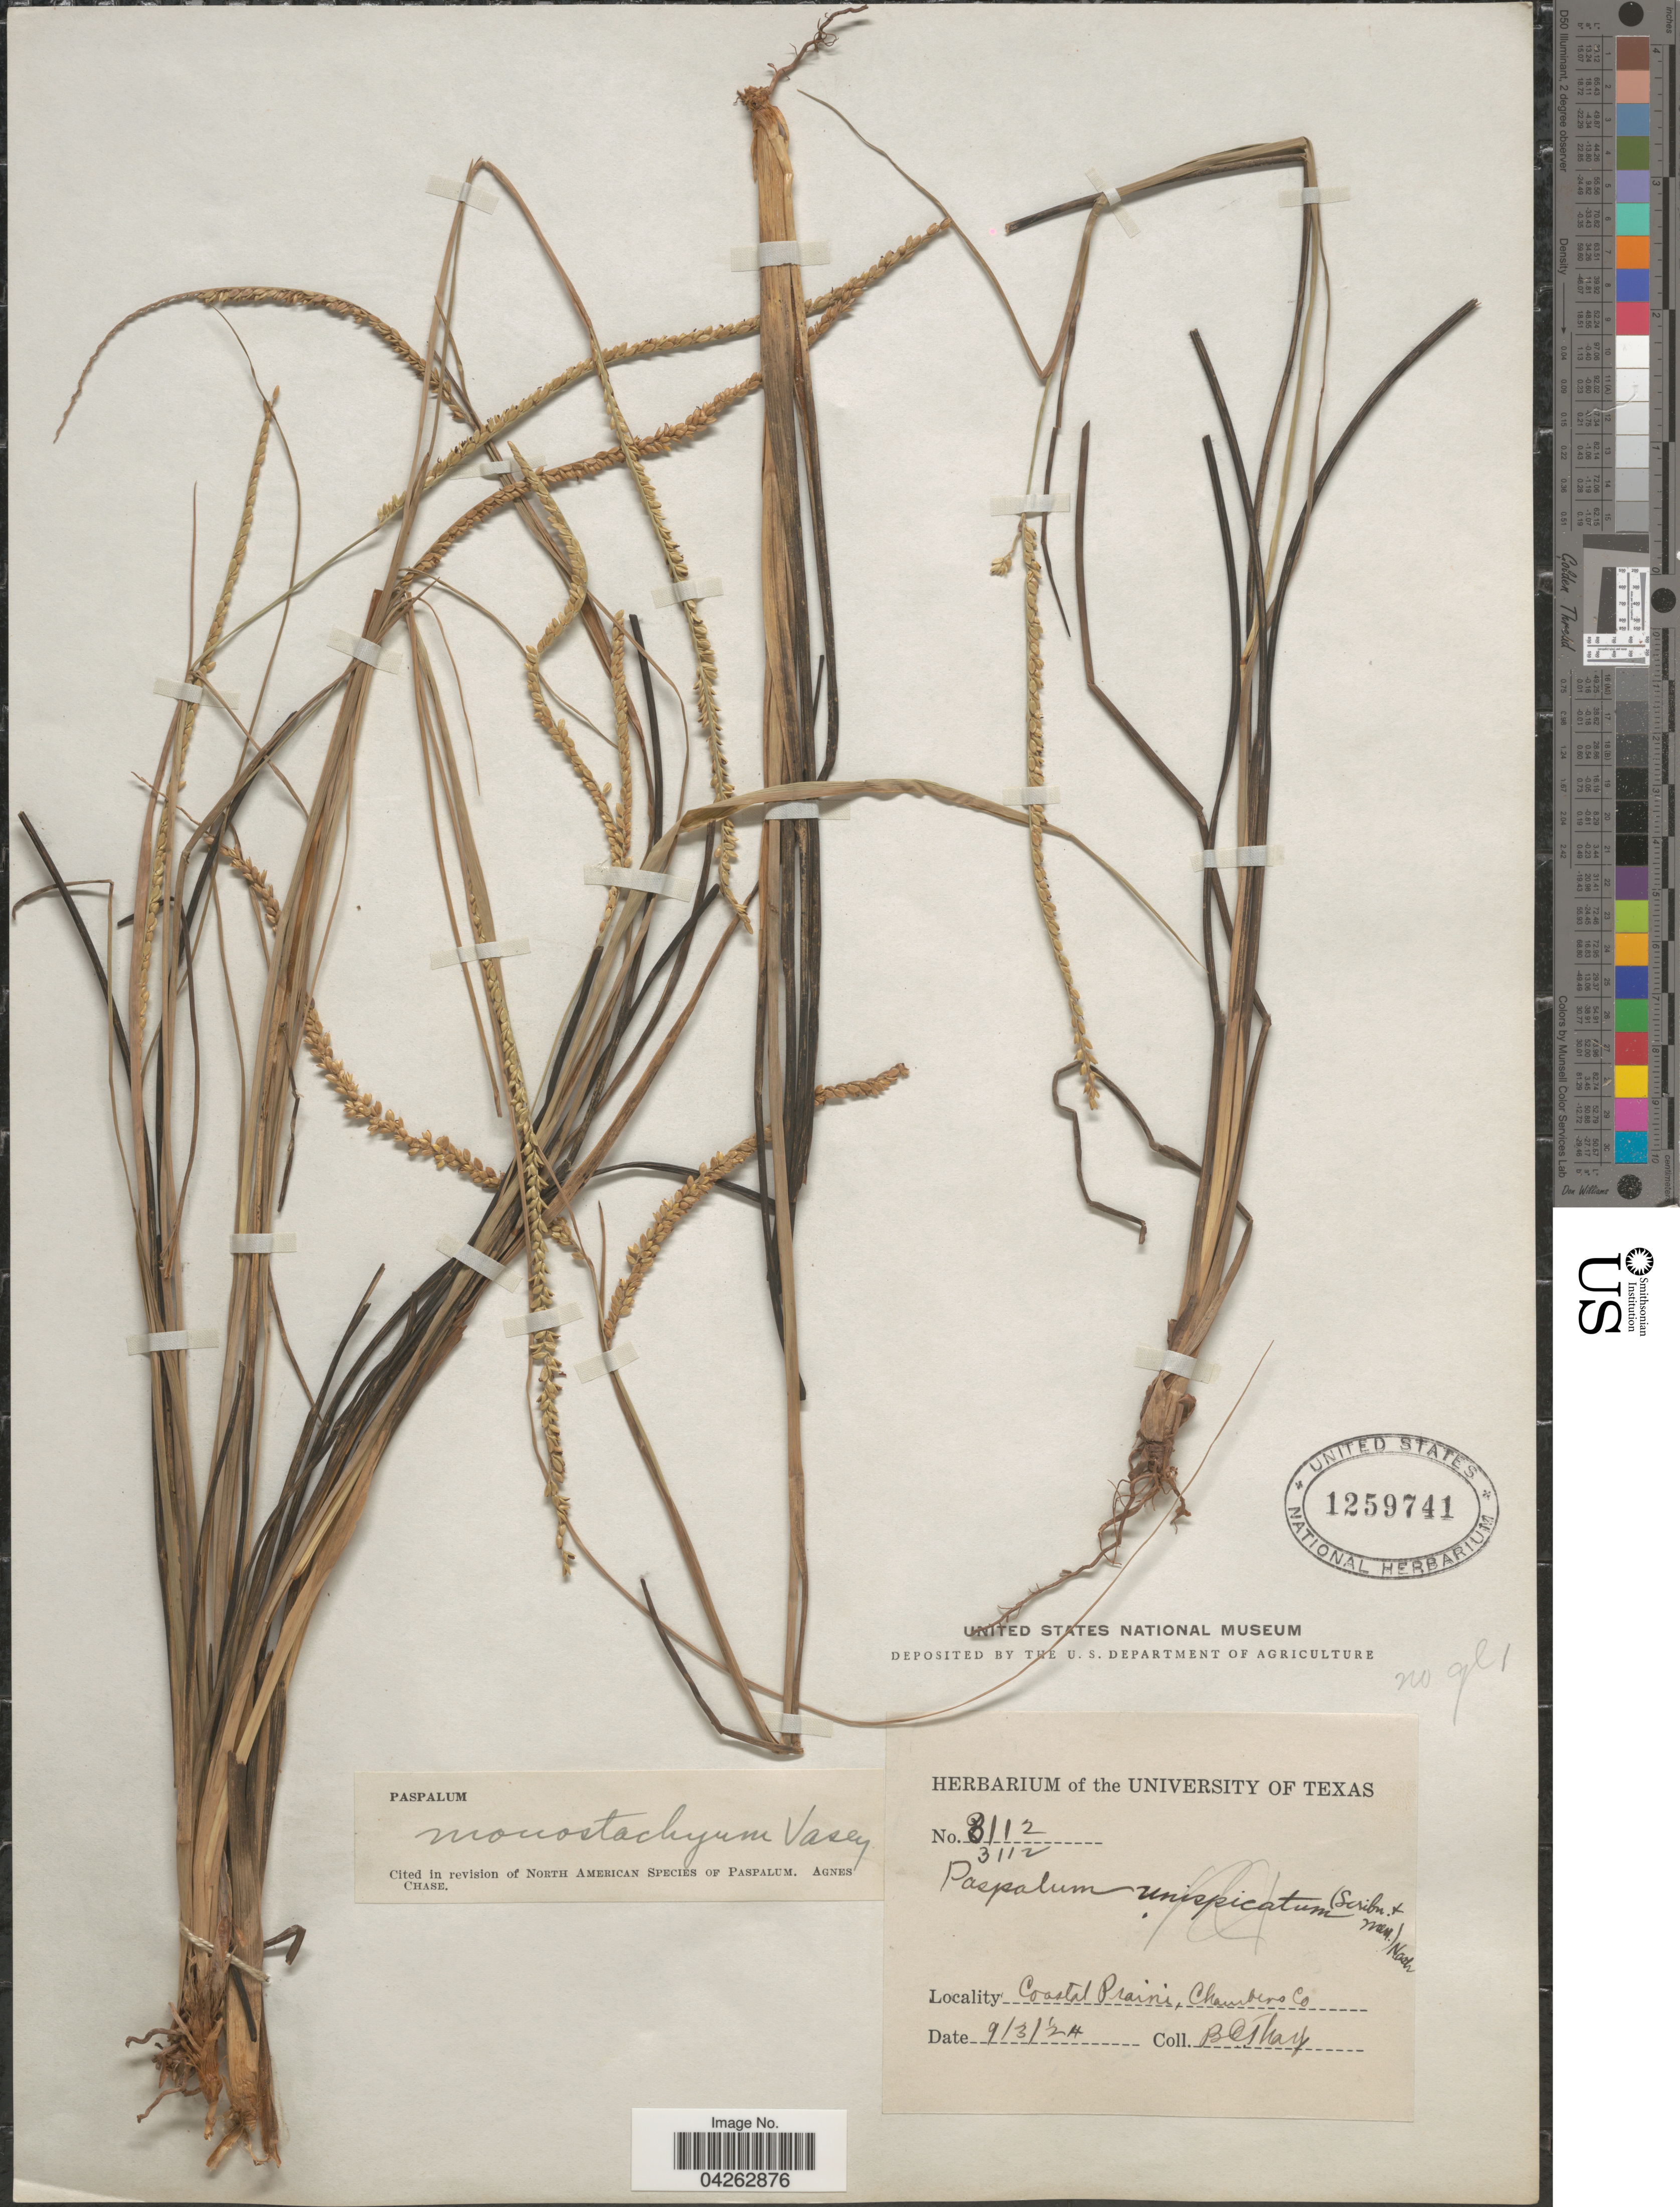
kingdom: Plantae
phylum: Tracheophyta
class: Liliopsida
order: Poales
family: Poaceae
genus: Paspalum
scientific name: Paspalum monostachyum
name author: Vasey ex Chapm.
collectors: B. C. Tharp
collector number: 3112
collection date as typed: Transcribed d/m/y: 3/9/24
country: United States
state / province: Texas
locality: Coastal Plains, Chambers Co.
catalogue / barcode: US 1259741